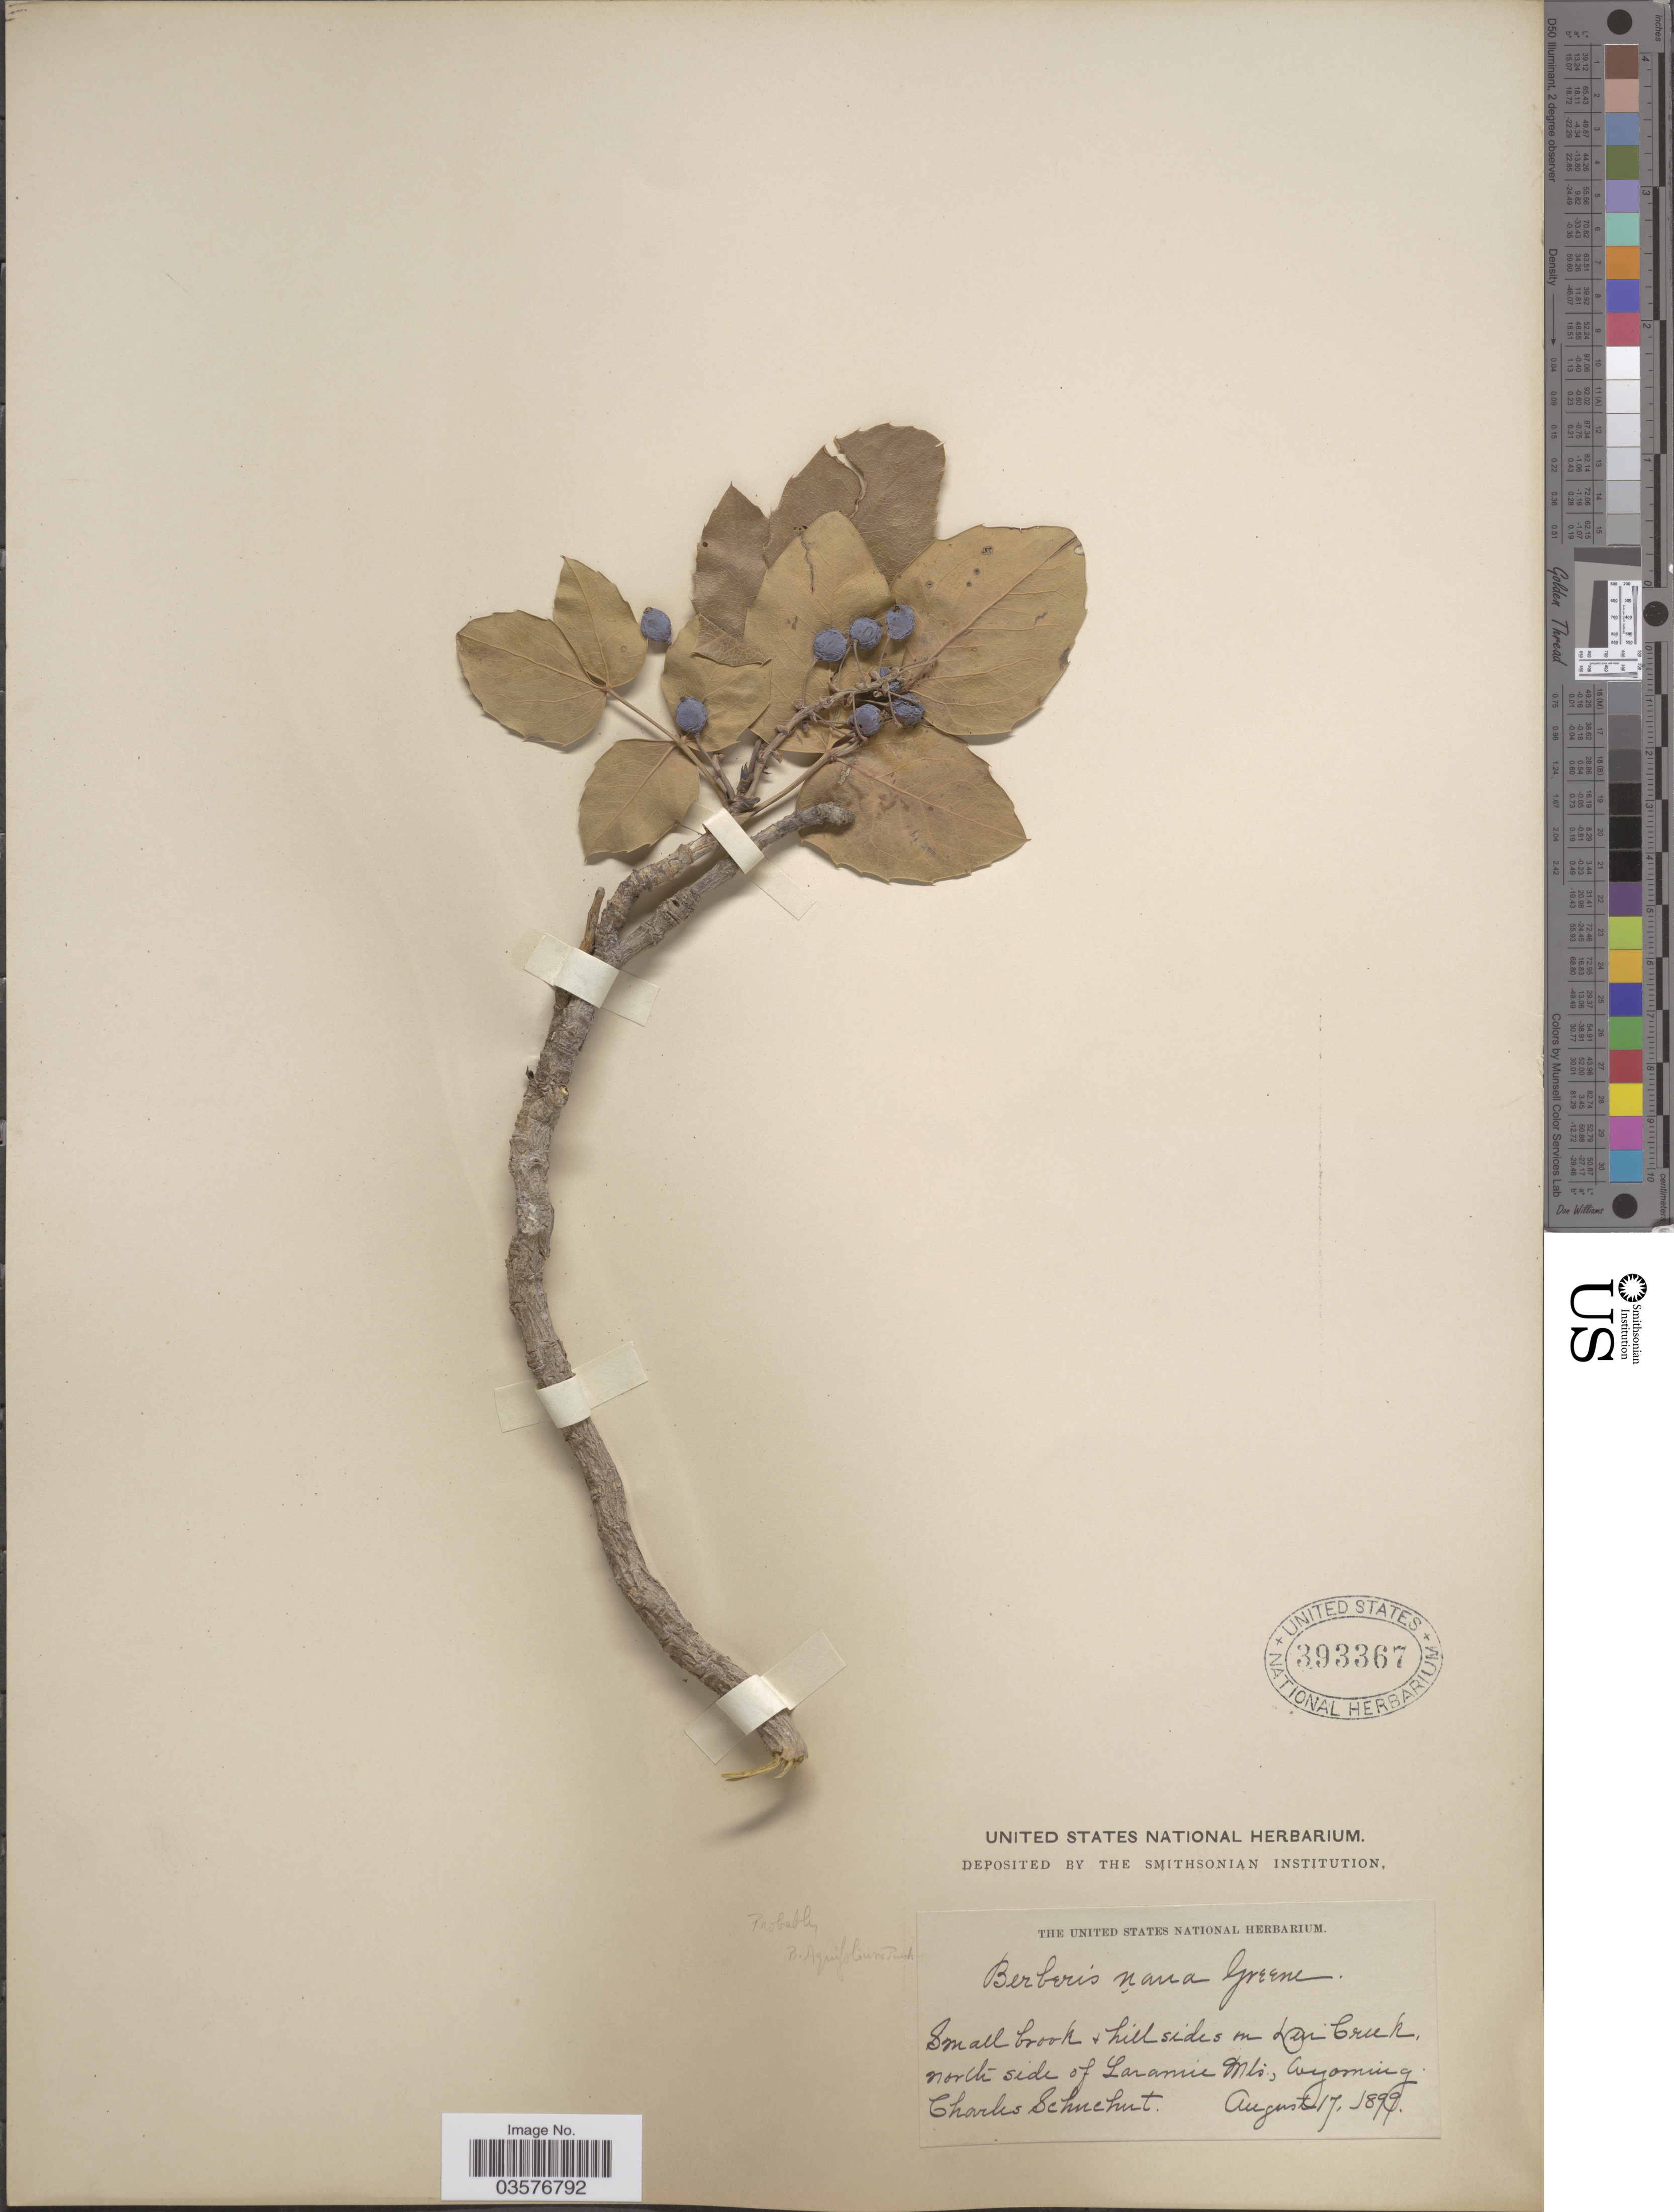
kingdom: Plantae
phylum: Tracheophyta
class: Magnoliopsida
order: Ranunculales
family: Berberidaceae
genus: Mahonia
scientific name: Mahonia repens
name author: (Lindl.) G. Don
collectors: C. Schuchert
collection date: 1899-08-17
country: United States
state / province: Wyoming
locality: Small brook + hill sides on Deer Creek, north side of Laramie Mts.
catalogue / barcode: US 393367